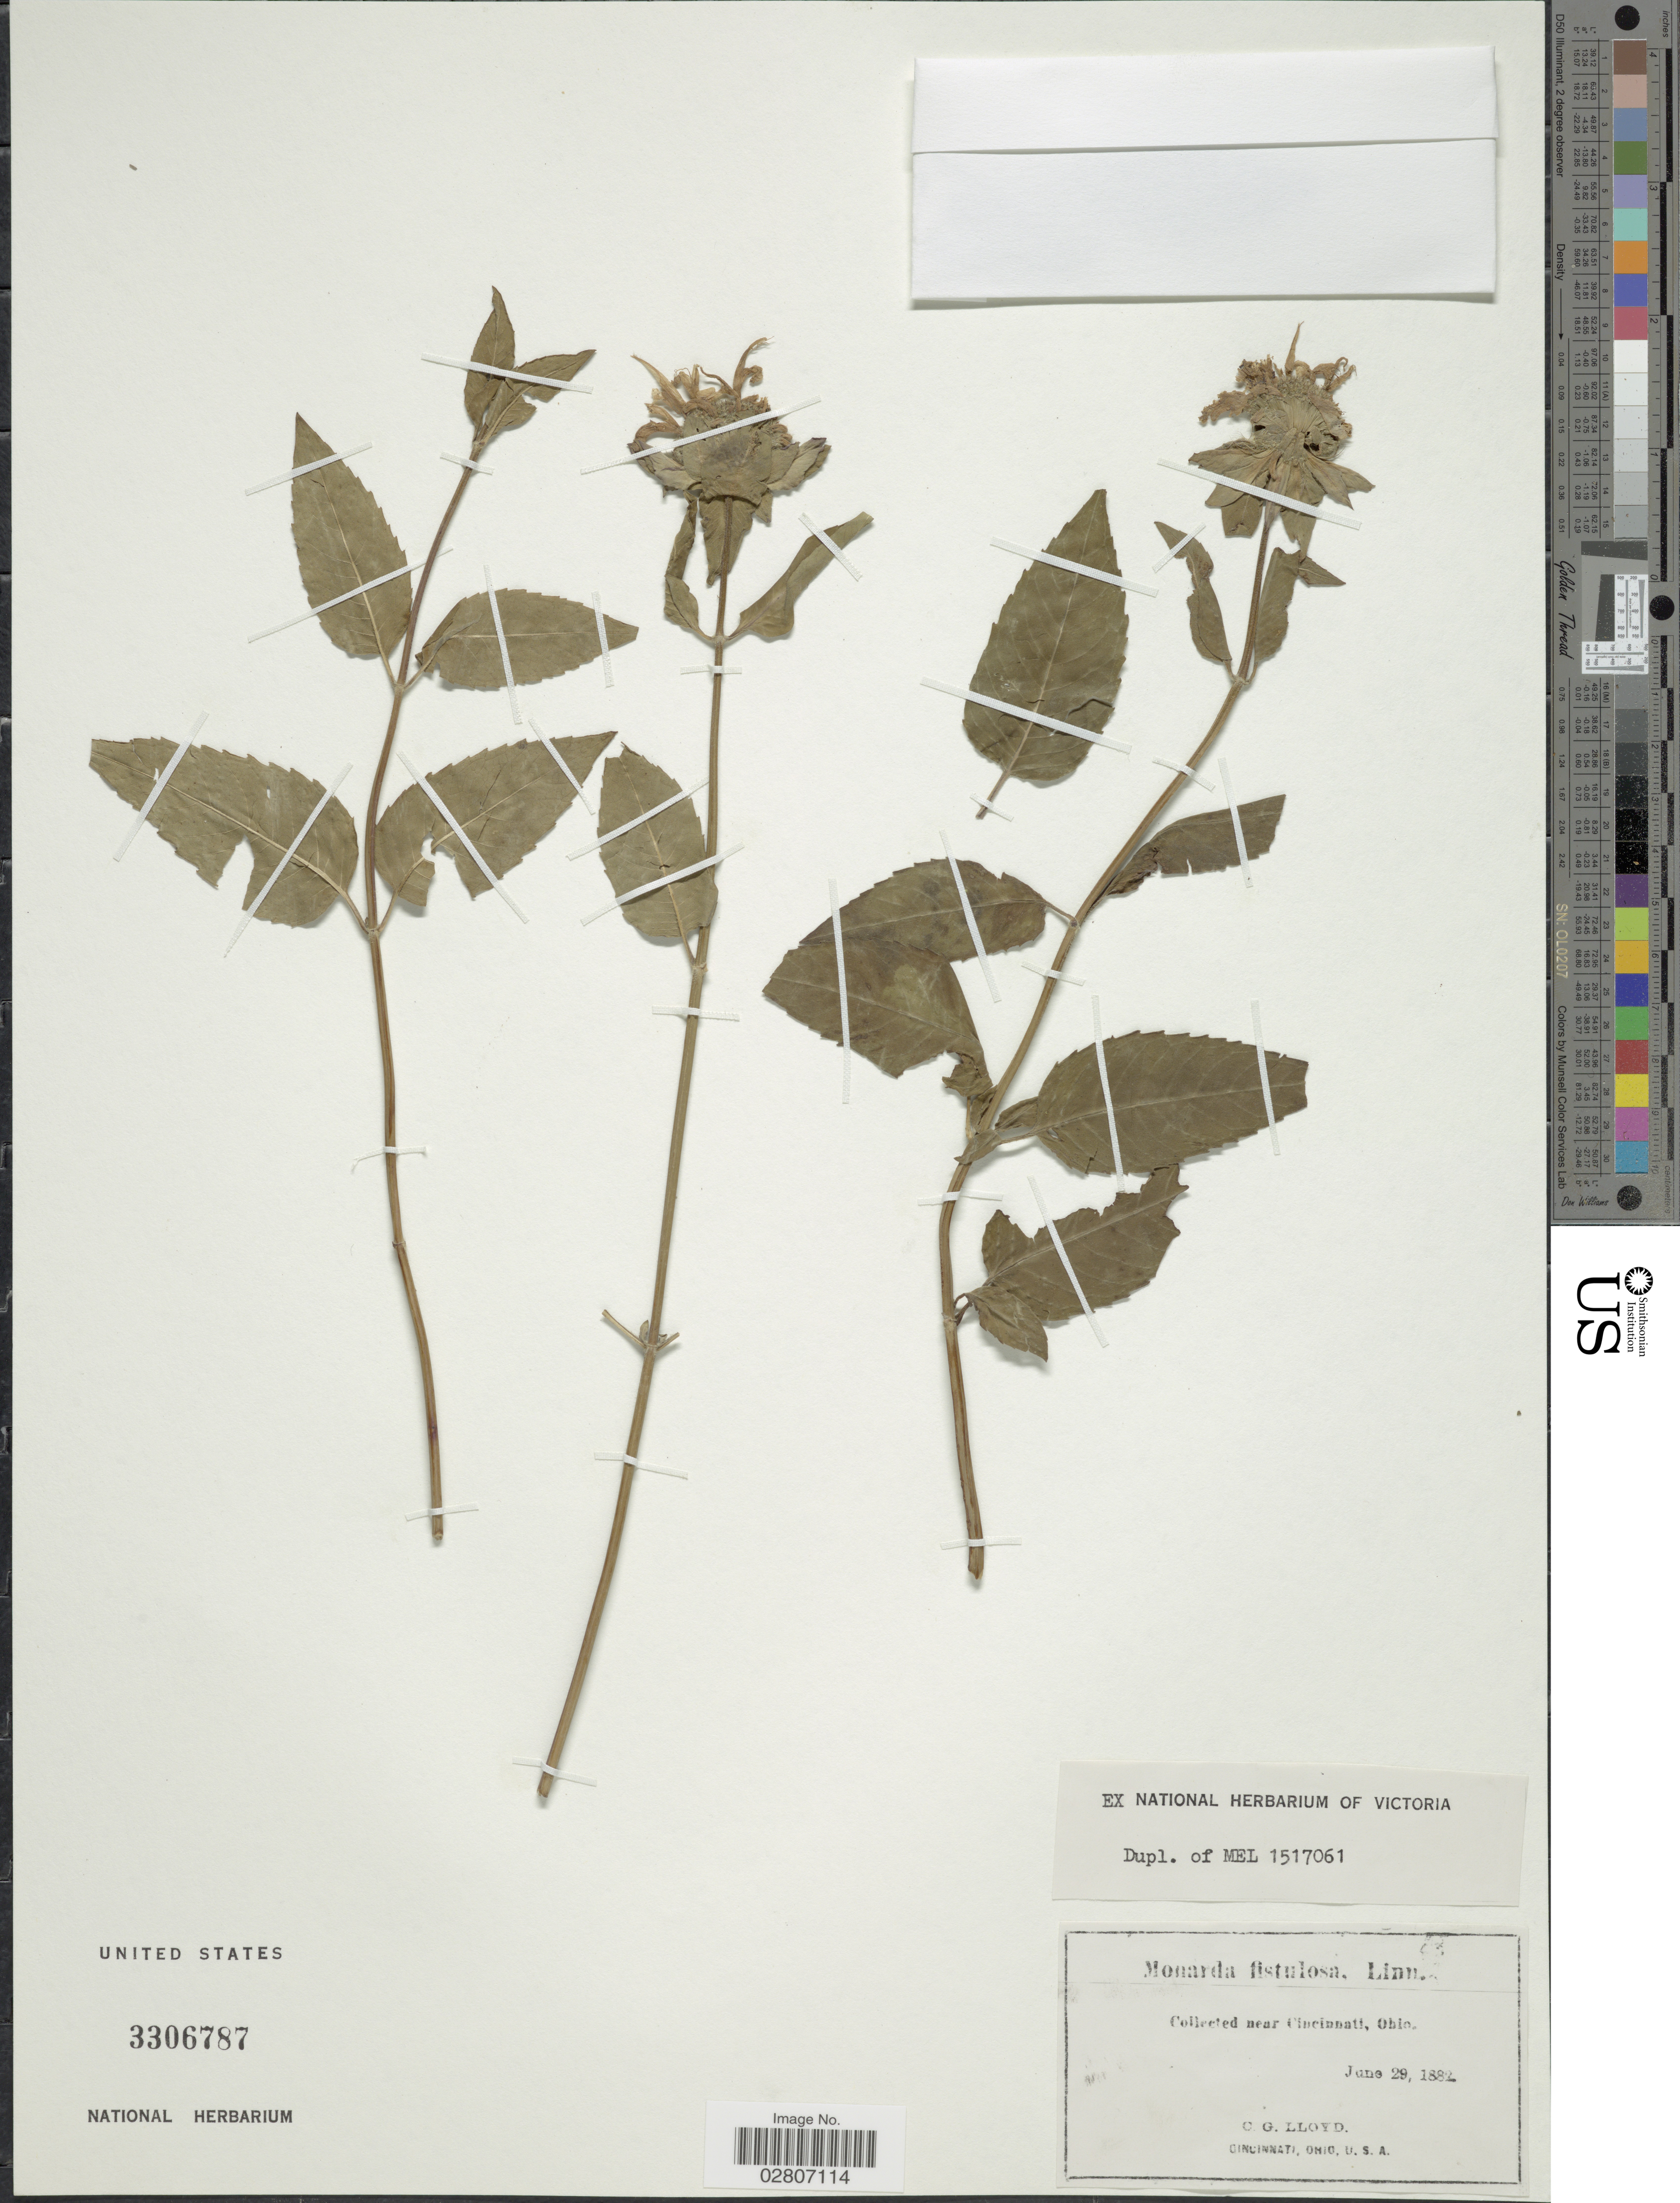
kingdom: Plantae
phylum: Tracheophyta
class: Magnoliopsida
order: Lamiales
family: Lamiaceae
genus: Monarda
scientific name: Monarda fistulosa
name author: L.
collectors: C. G. Lloyd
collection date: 1882-06-29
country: United States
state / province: Ohio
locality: Near Cincinnati.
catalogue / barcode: US 3306787